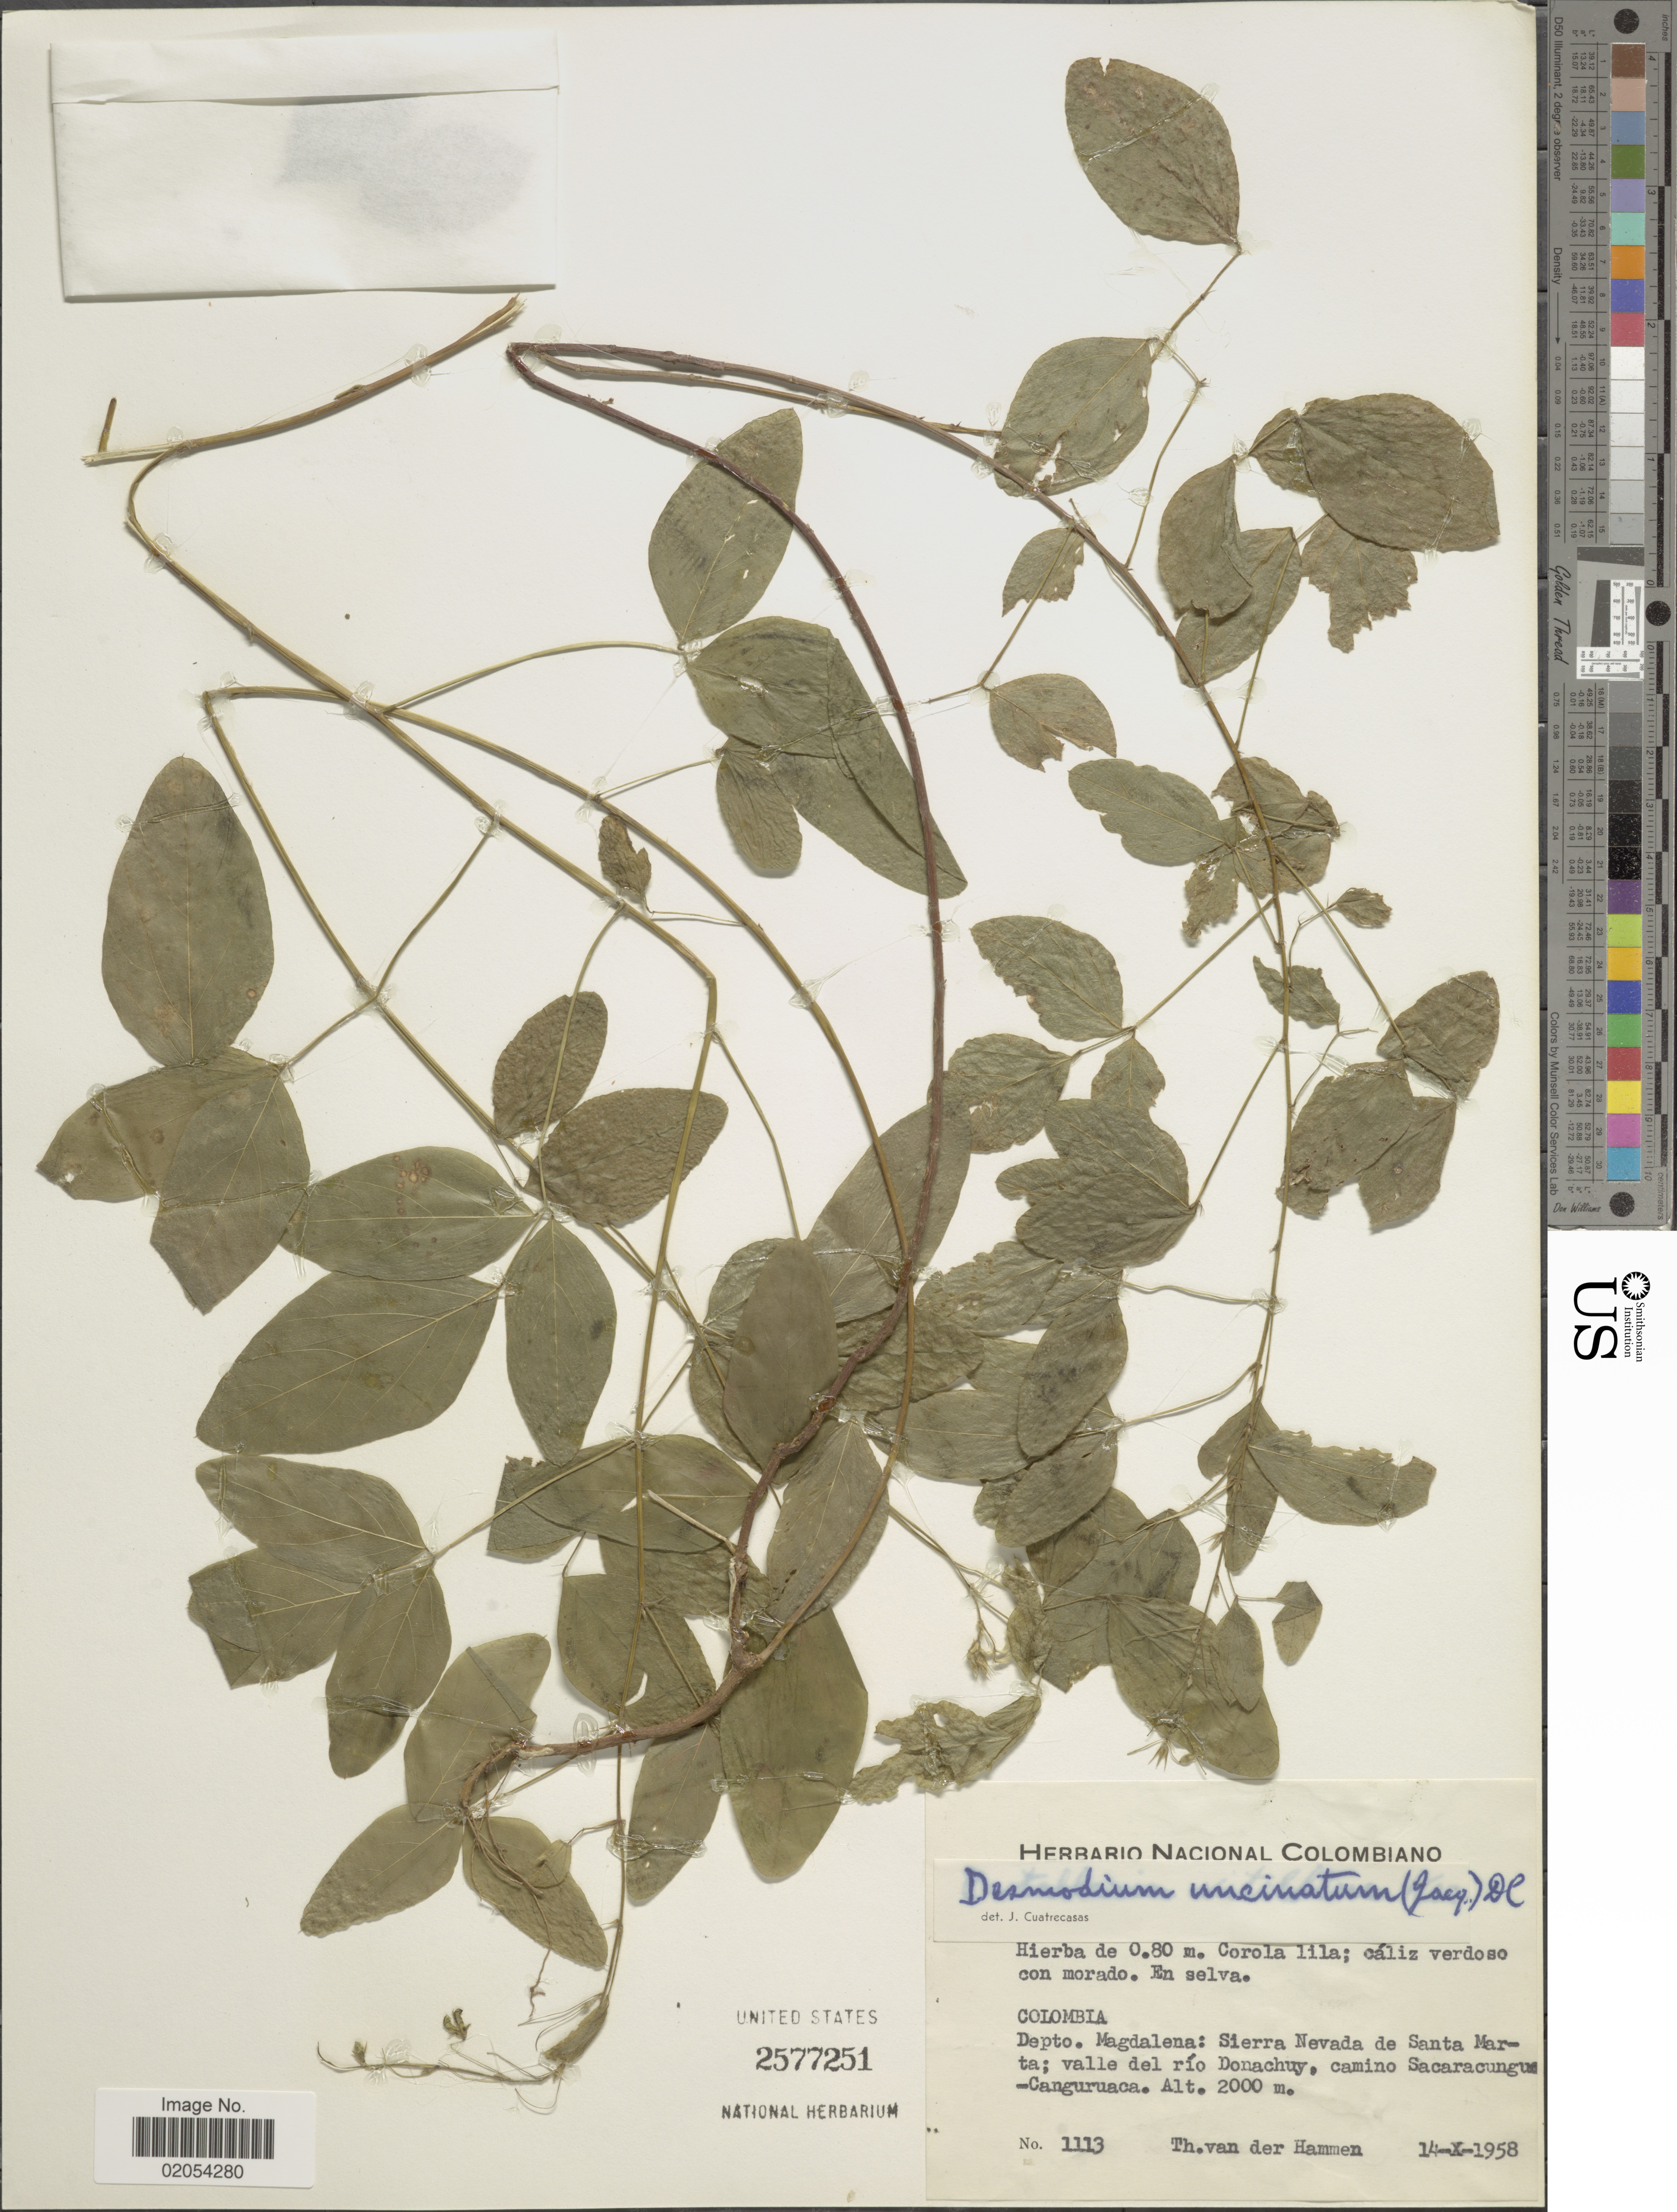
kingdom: Plantae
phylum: Tracheophyta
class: Magnoliopsida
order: Fabales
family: Fabaceae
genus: Desmodium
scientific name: Desmodium sp.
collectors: T. Hammen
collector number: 1113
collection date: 1958-10-14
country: Colombia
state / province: Magdalena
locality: Depto. Magdalena: Sierra Nevada de Santa Marta; valle del rio Donachuy, camino Sacaracung- Canguruaca.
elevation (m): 2000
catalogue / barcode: US 2577251